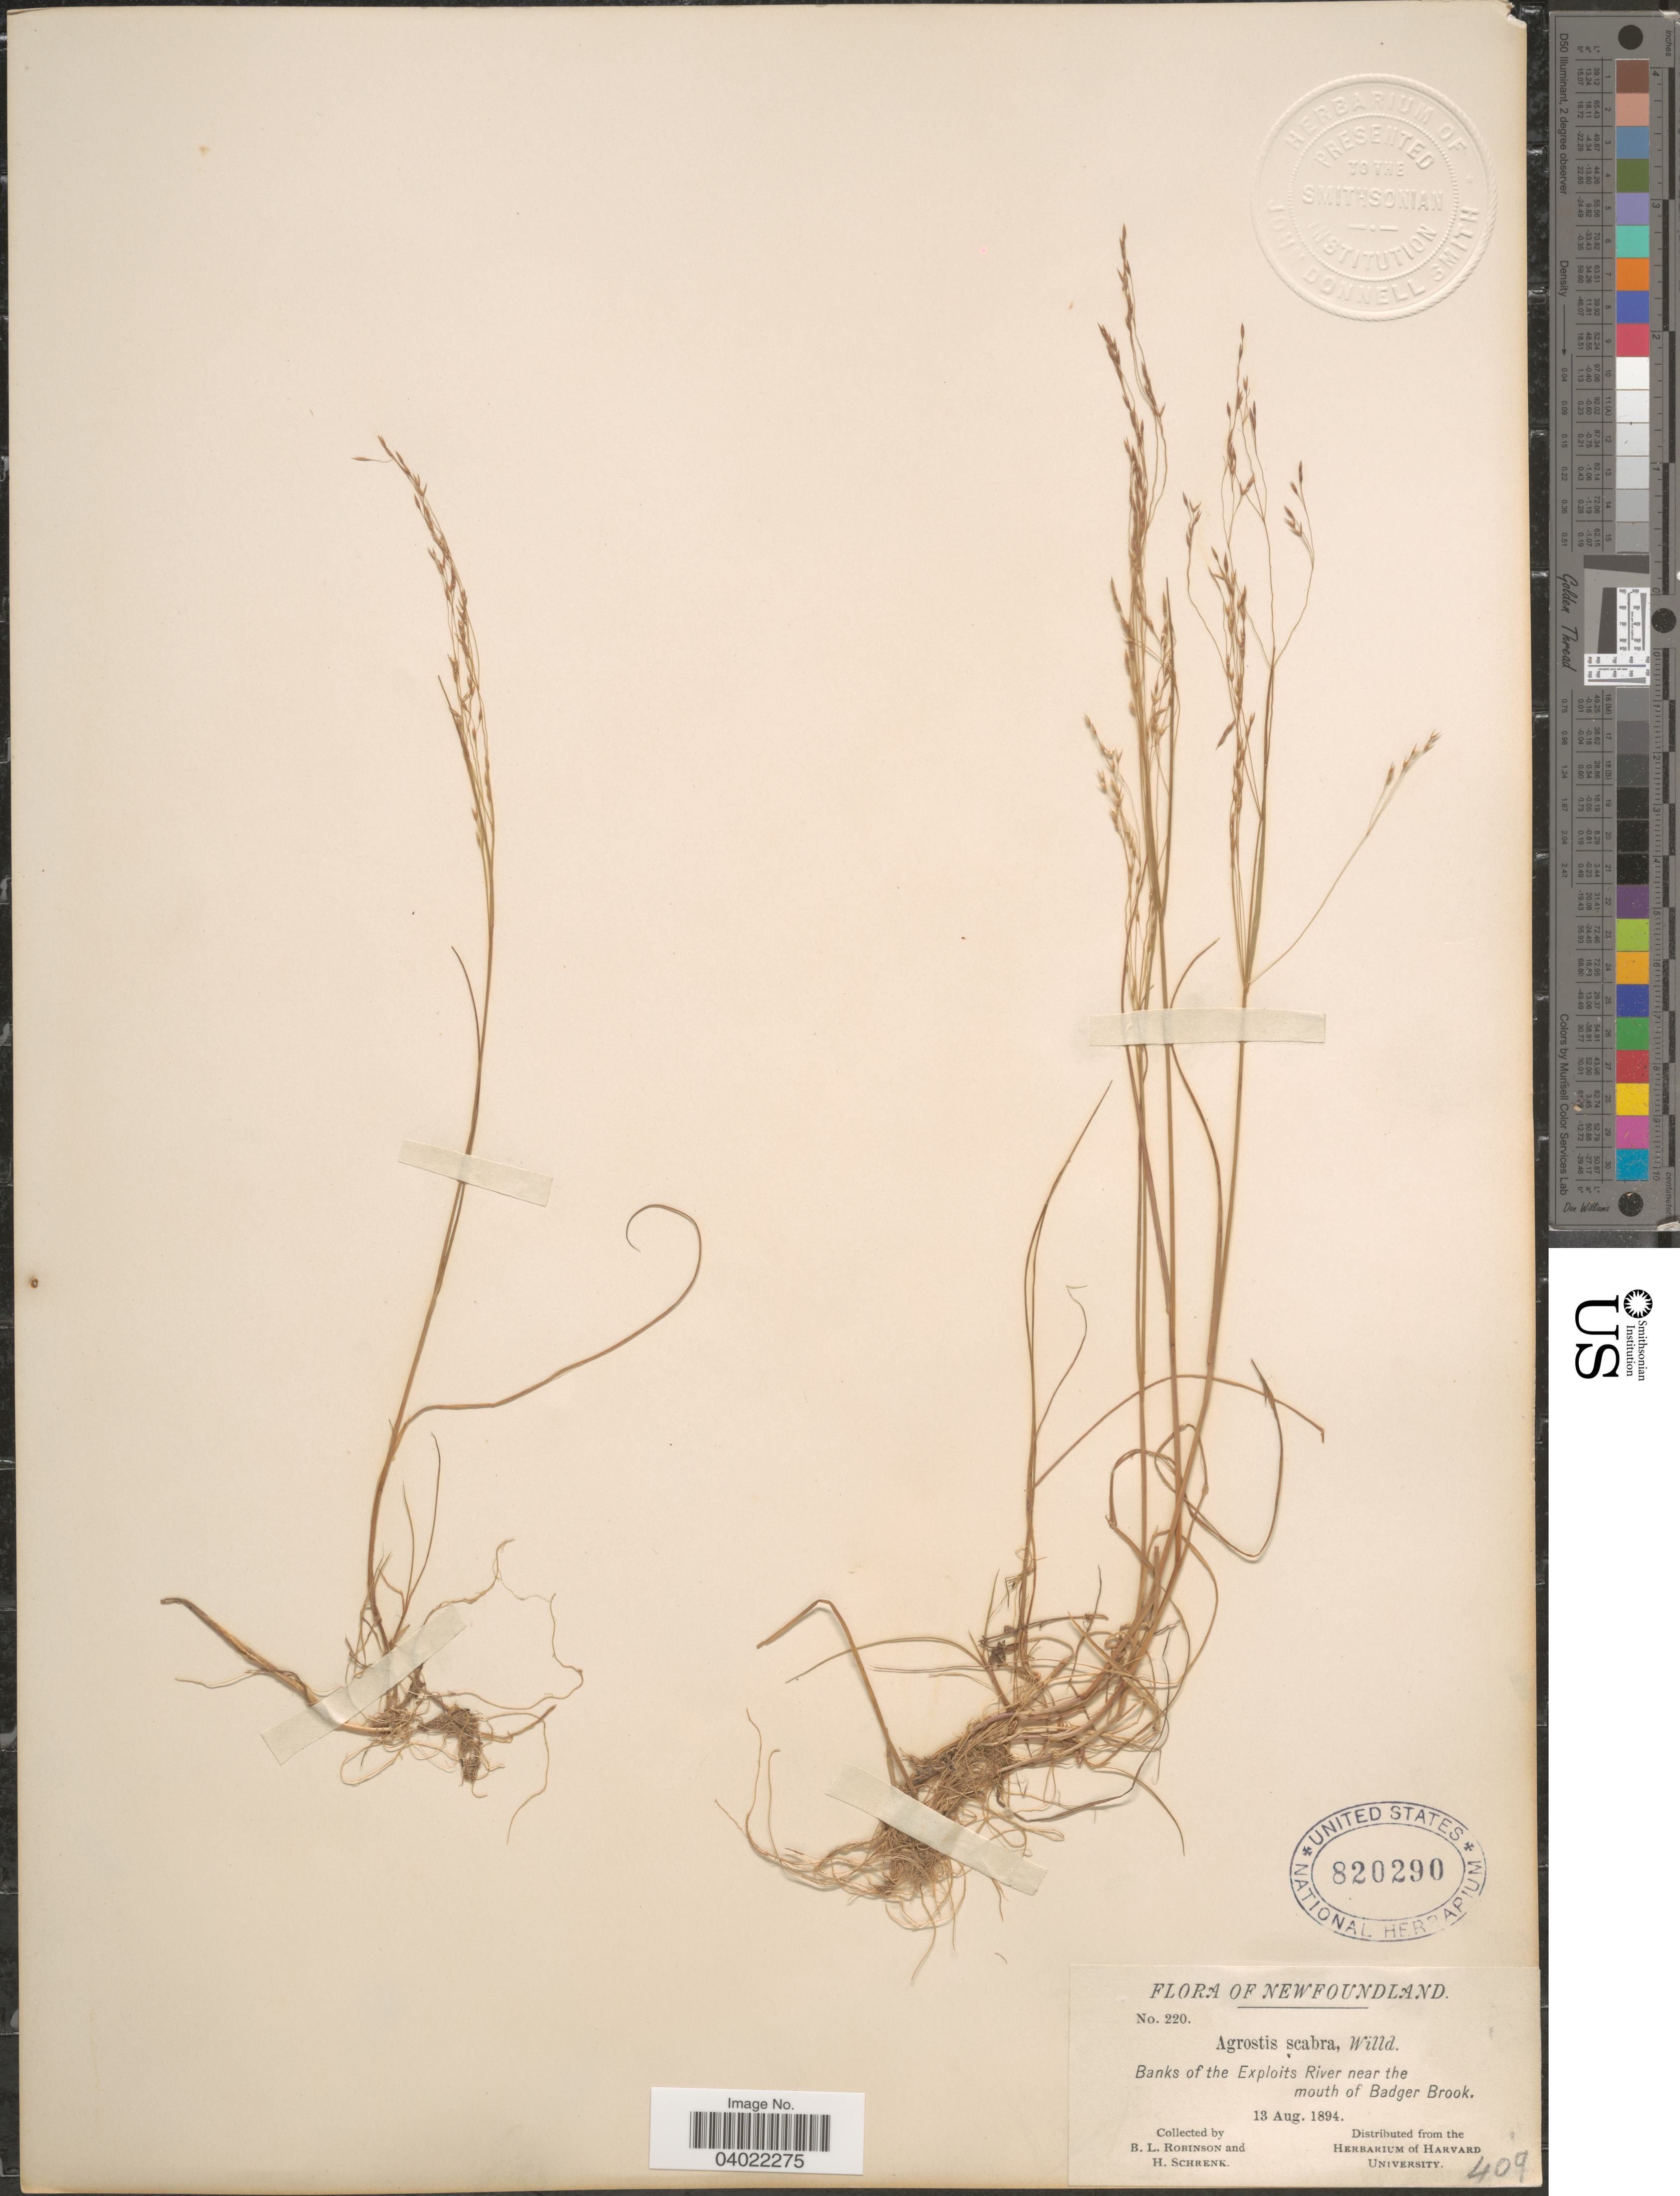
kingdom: Plantae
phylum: Tracheophyta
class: Liliopsida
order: Poales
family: Poaceae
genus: Agrostis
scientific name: Agrostis scabra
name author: Willd.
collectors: B. L. Robinson & H. Schrenk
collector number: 220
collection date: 1894-08-13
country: Canada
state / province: Newfoundland and Labrador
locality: Banks of the Exploits River near the mouth of Badger Brook.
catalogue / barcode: US 820290